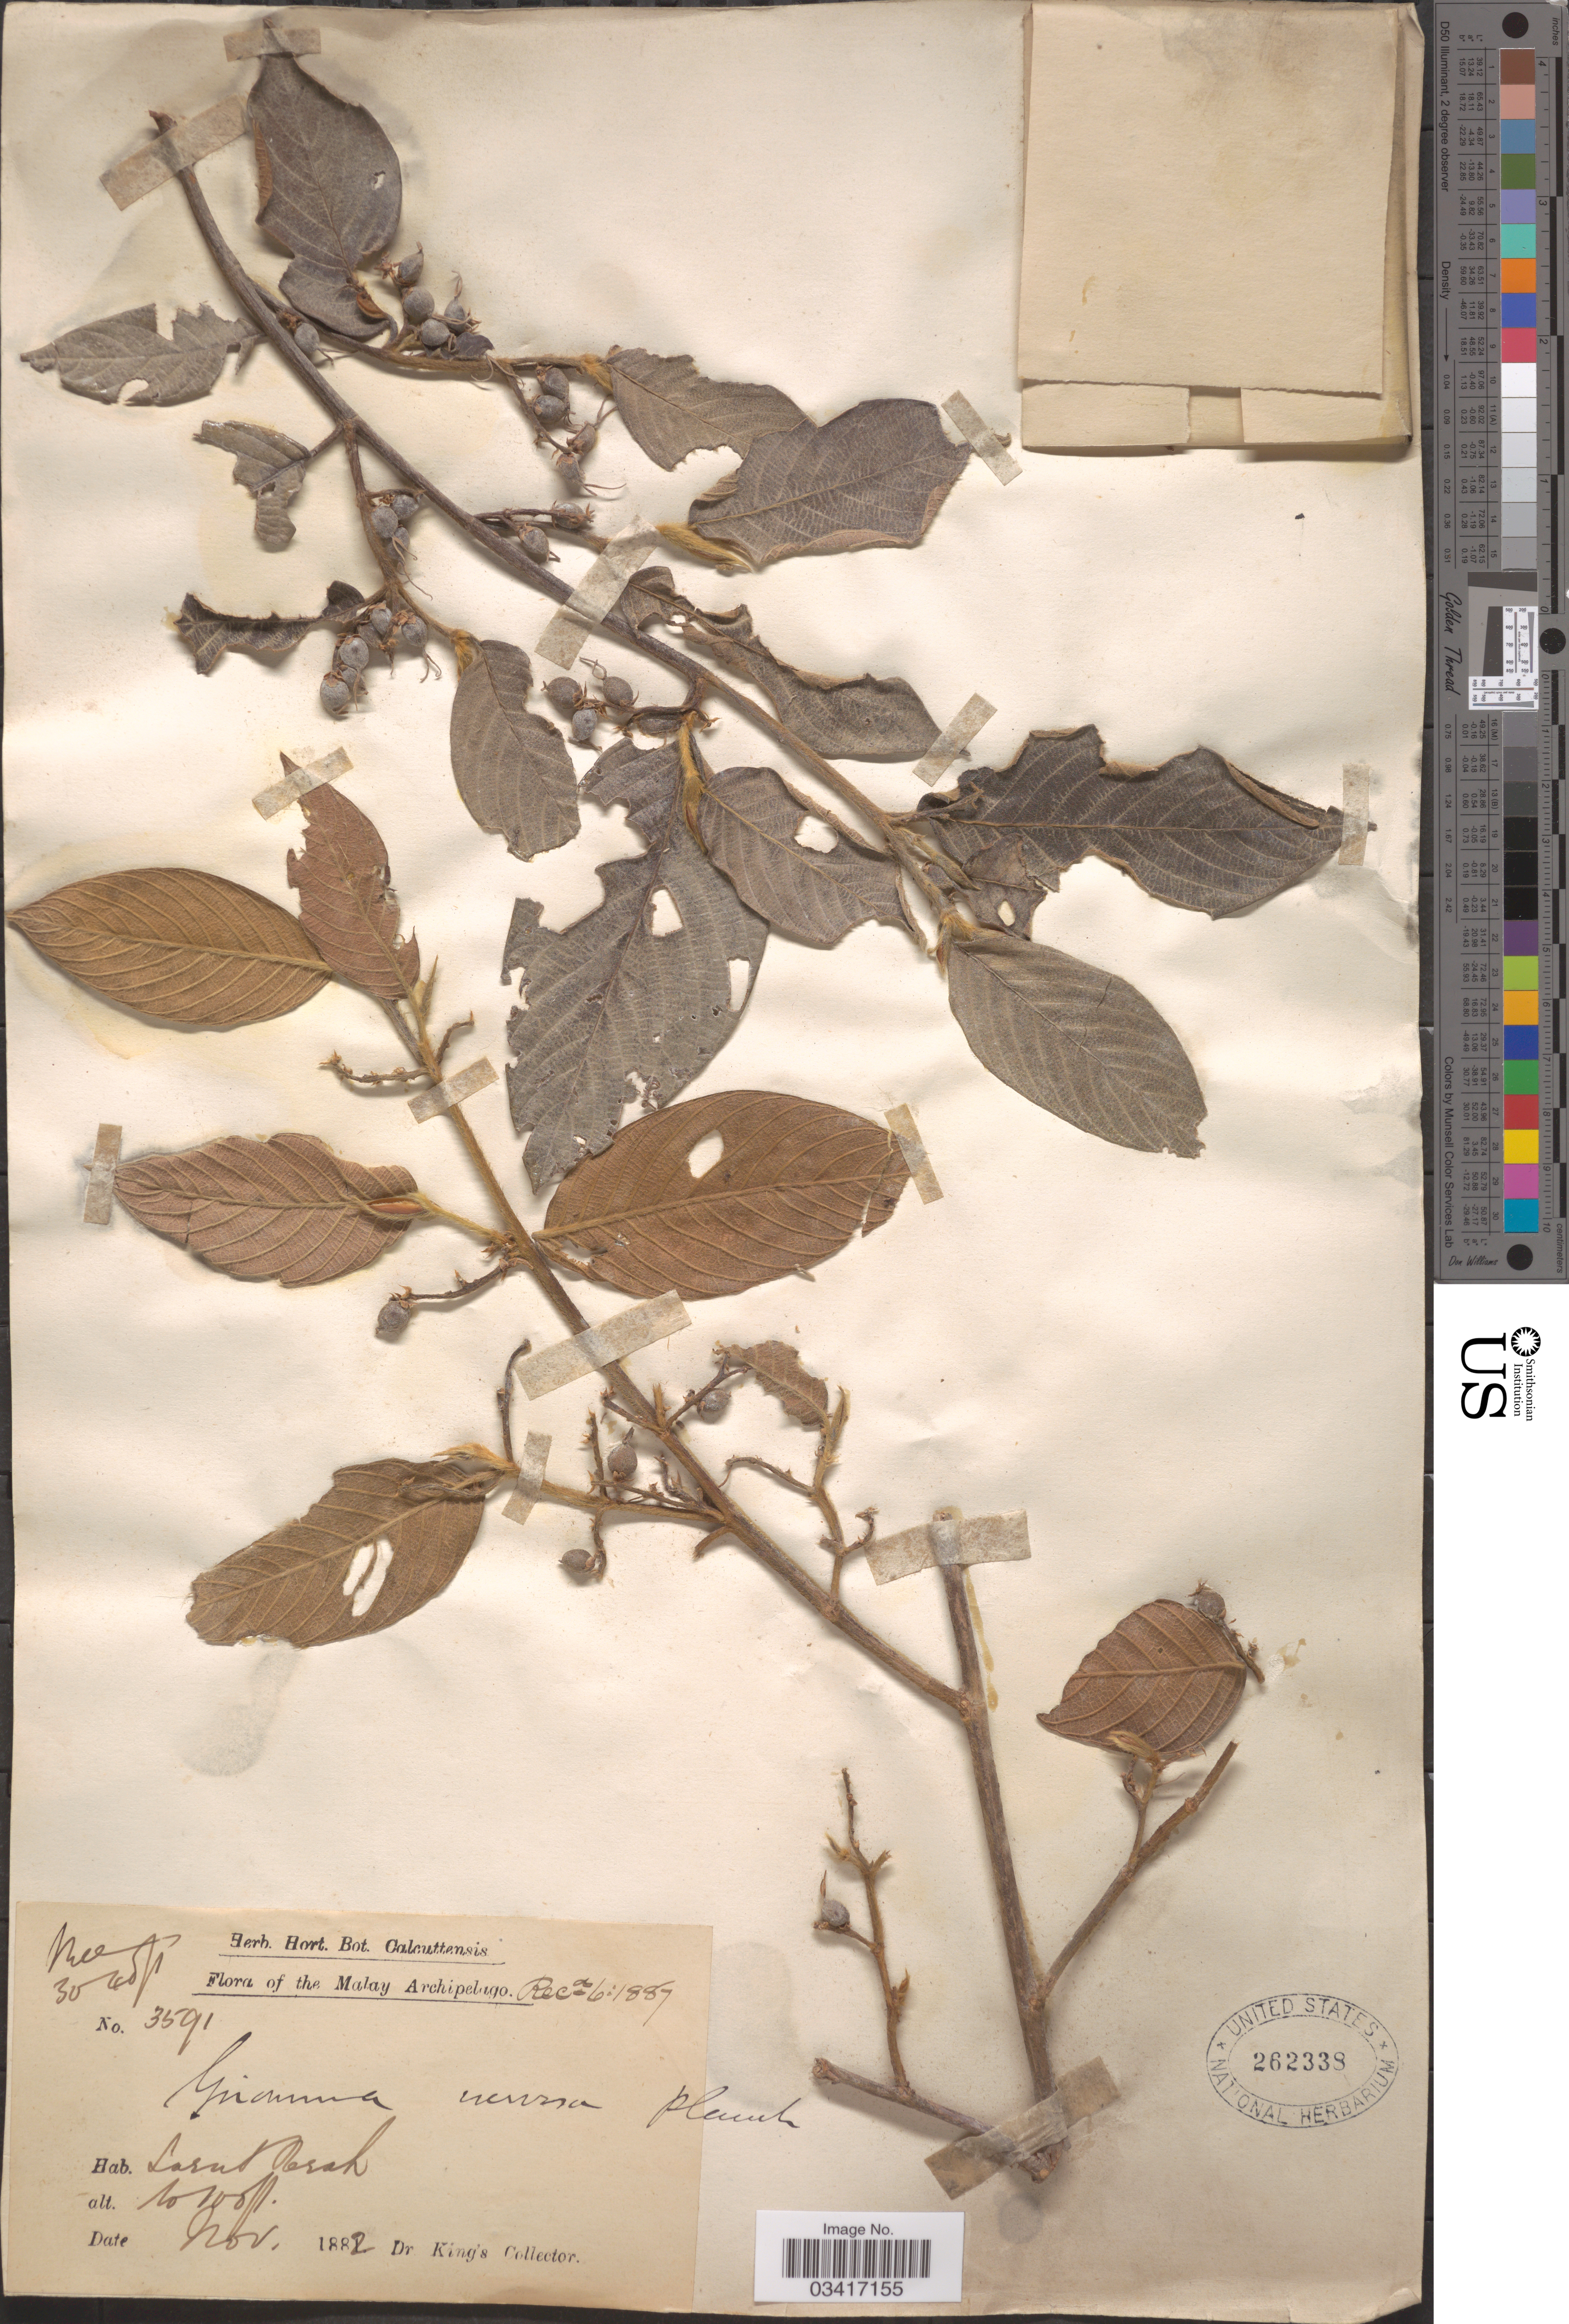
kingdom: Plantae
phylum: Tracheophyta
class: Magnoliopsida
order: Rosales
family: Cannabaceae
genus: Gironniera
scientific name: Gironniera nervosa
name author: Planch.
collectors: Dr. King's collector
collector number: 3591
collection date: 1882-11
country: Malaysia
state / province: Perak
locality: Malay Archipelago. Larut.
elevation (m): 3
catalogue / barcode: US 262338